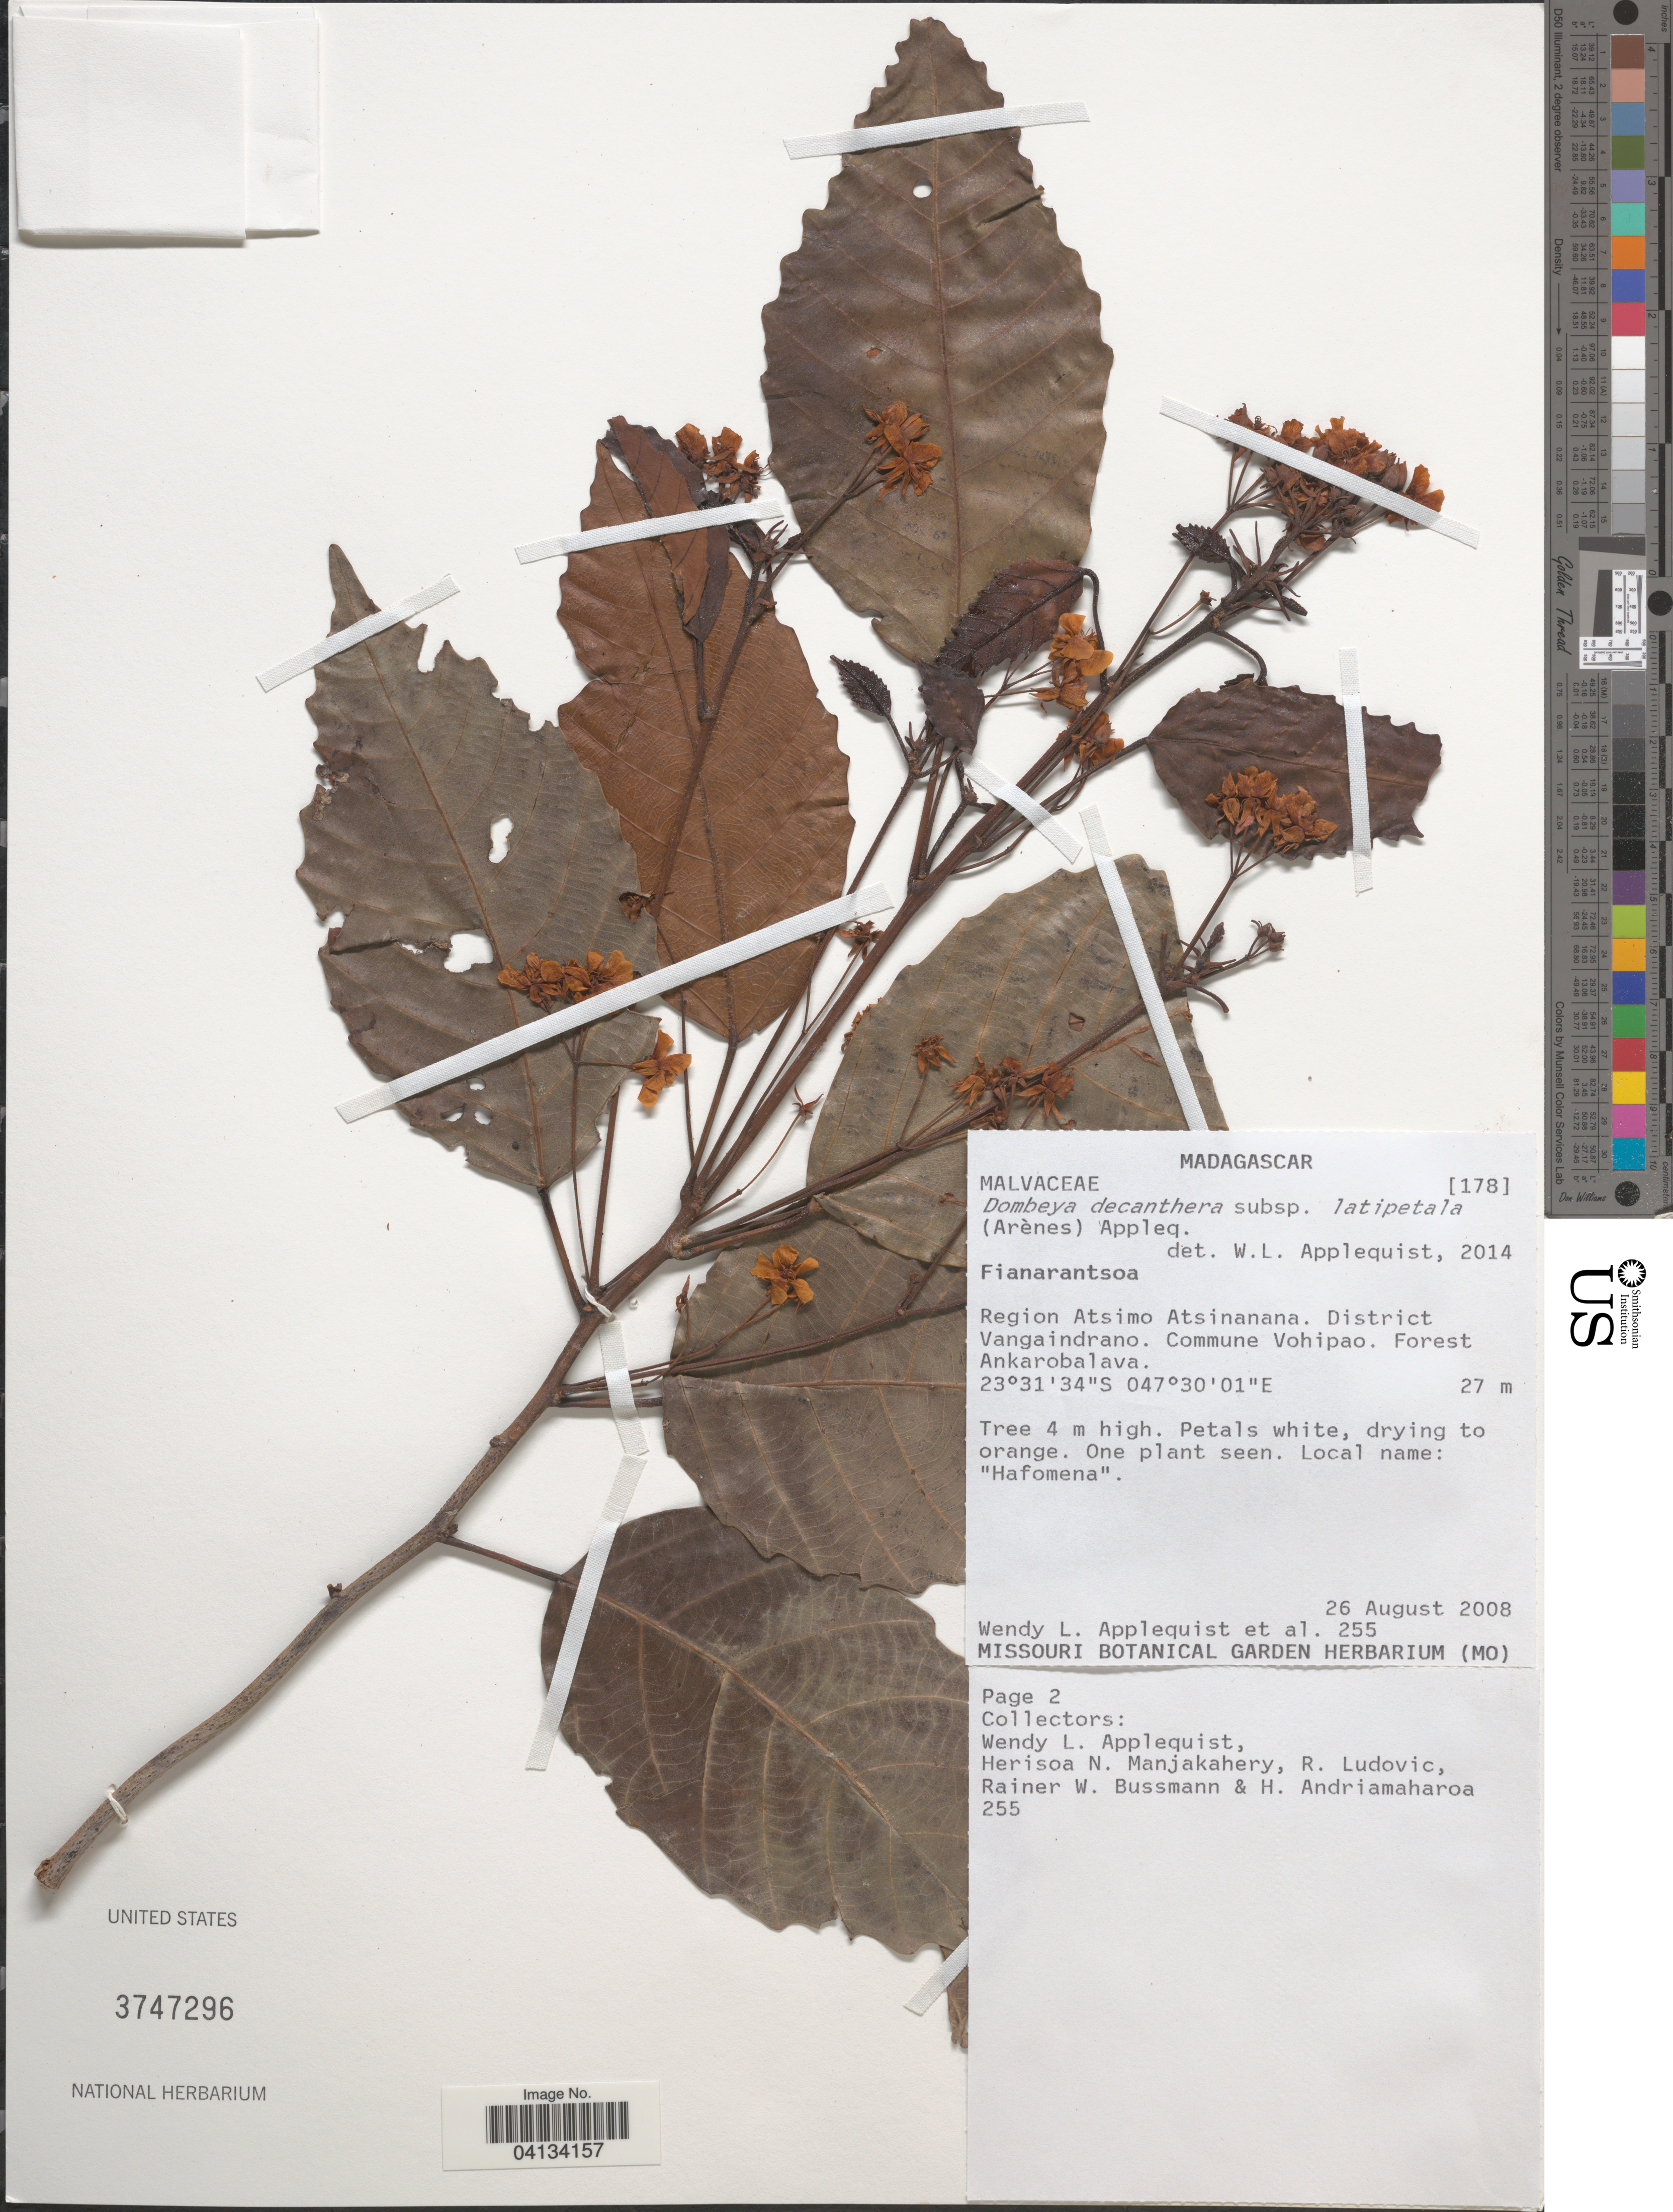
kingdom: Plantae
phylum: Tracheophyta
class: Magnoliopsida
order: Malvales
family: Malvaceae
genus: Dombeya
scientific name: Dombeya decanthera subsp. latipetala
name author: (Arènes) Appleq.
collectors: W. Applequist, H. N. Manjakahery, R. Ludovic, R. W. Bussmann & H. Andriamaharoa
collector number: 255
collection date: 2008-08-26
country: Madagascar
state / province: Atsimo-Atsinanana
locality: Region Atsimo Atsinanana. District Vangaindrano. Commune Vohipao. Forest Ankarobalava.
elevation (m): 27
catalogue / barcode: US 3747296